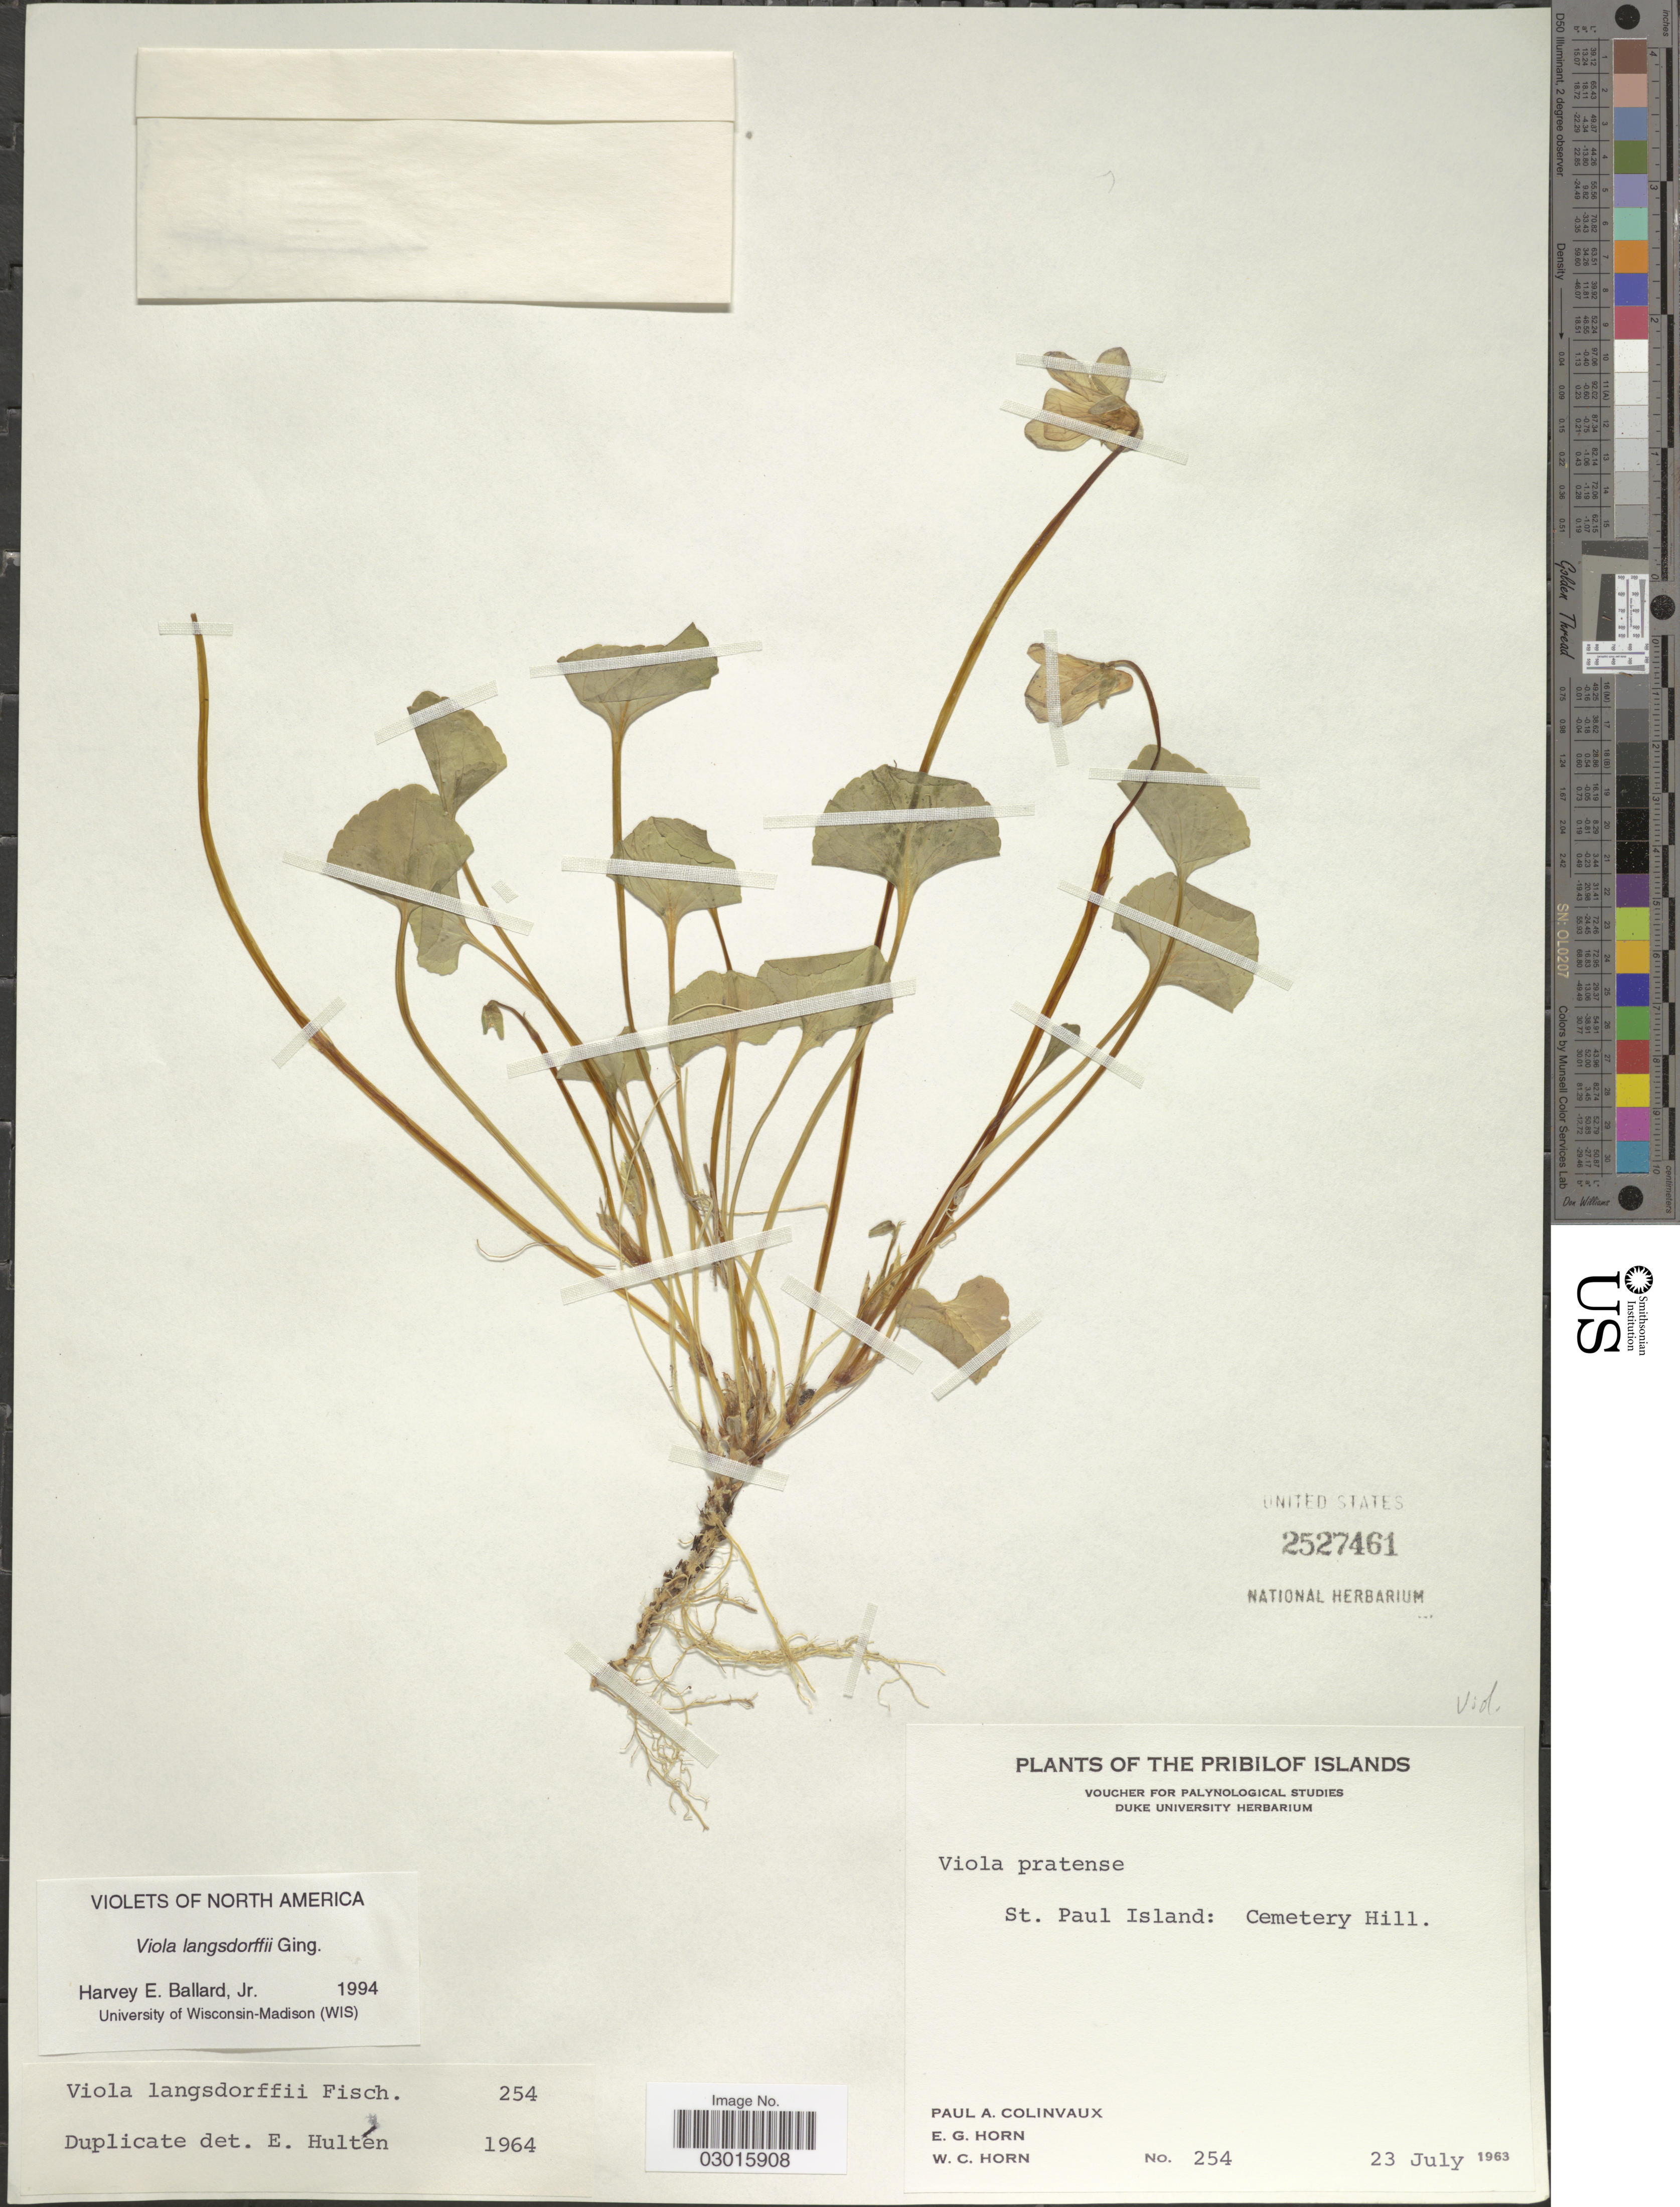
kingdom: Plantae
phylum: Tracheophyta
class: Magnoliopsida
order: Malpighiales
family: Violaceae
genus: Viola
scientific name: Viola langsdorffii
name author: Fisch. ex Ging.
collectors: P. Colinvaux, E. Horn & W. Horn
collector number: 254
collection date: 1963-07-23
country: United States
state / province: Alaska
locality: The Pribilof Islands, St. Paul Island: Cemetery Hill.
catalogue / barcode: US 2527461